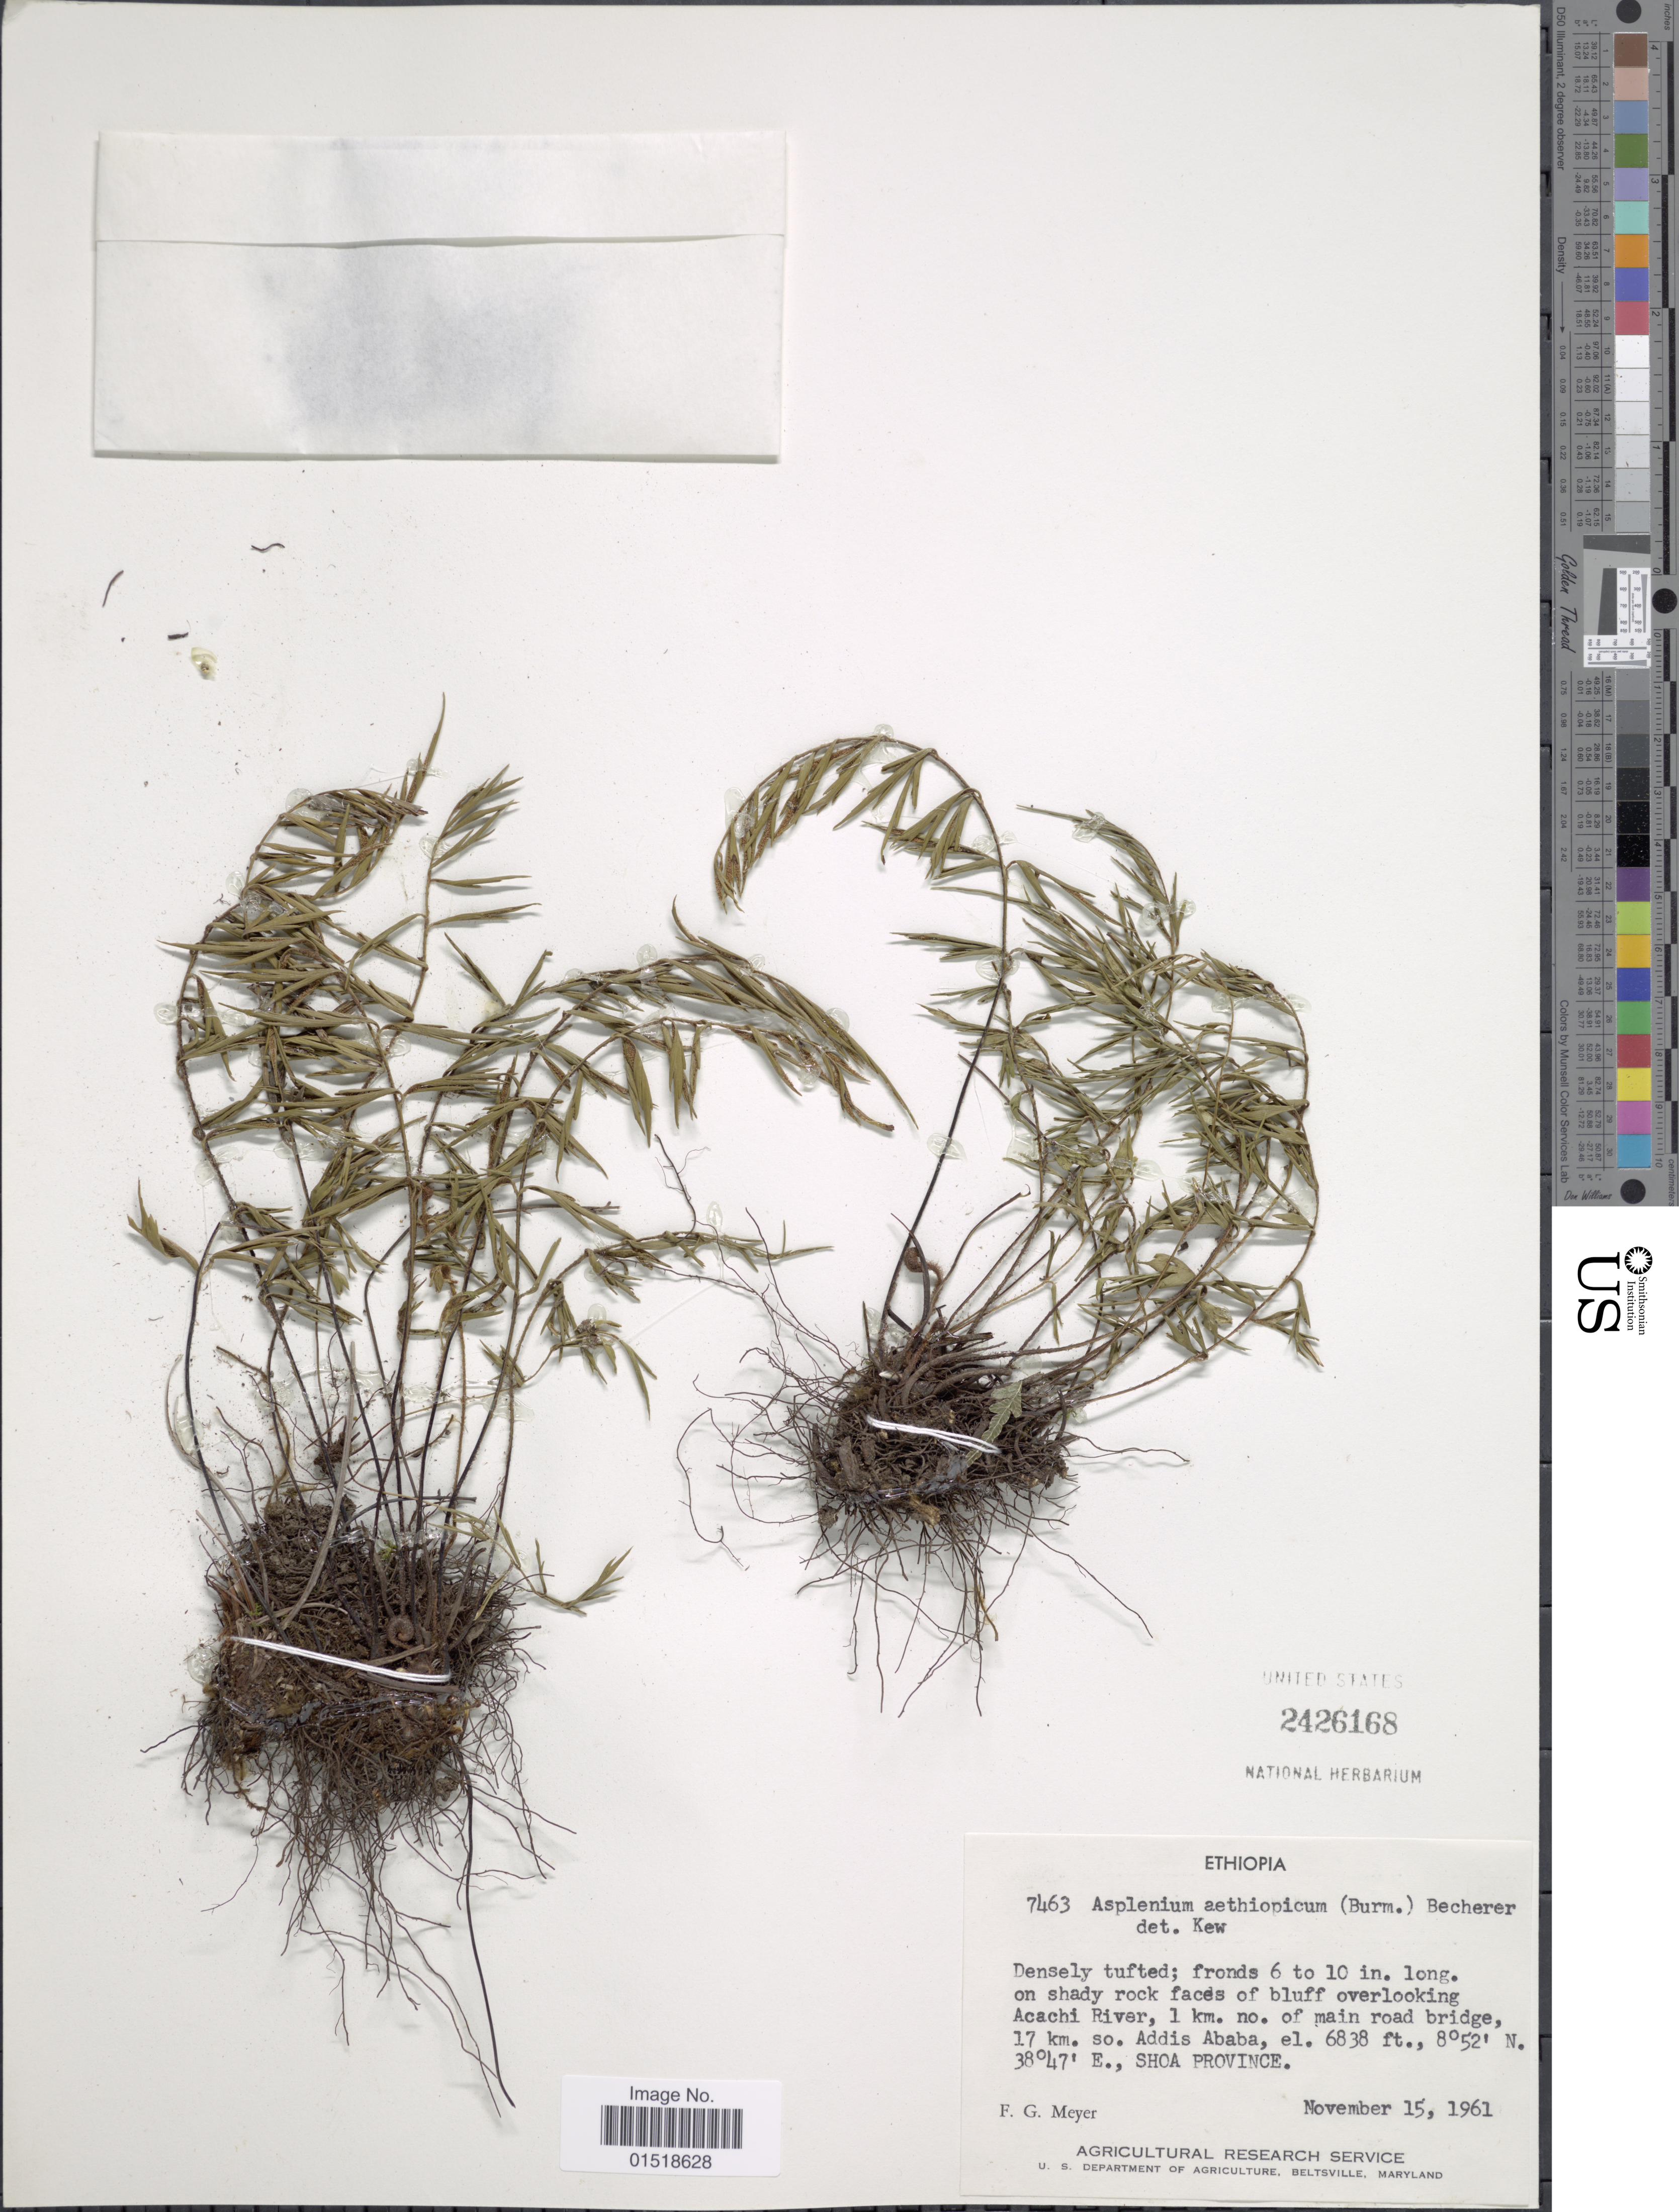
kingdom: Plantae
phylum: Tracheophyta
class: Polypodiopsida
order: Polypodiales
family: Aspleniaceae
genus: Asplenium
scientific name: Asplenium aethiopicum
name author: (Burm. f.) Bech.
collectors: F. G. Meyer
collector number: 7463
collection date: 1961-11-15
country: Ethiopia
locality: On shady rock faces of bluff overlooking Acachi River, 1 km. no. of main road bridge, 17 km. so Addis Ababa. Shoa Province.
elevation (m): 2084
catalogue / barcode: US 2426168